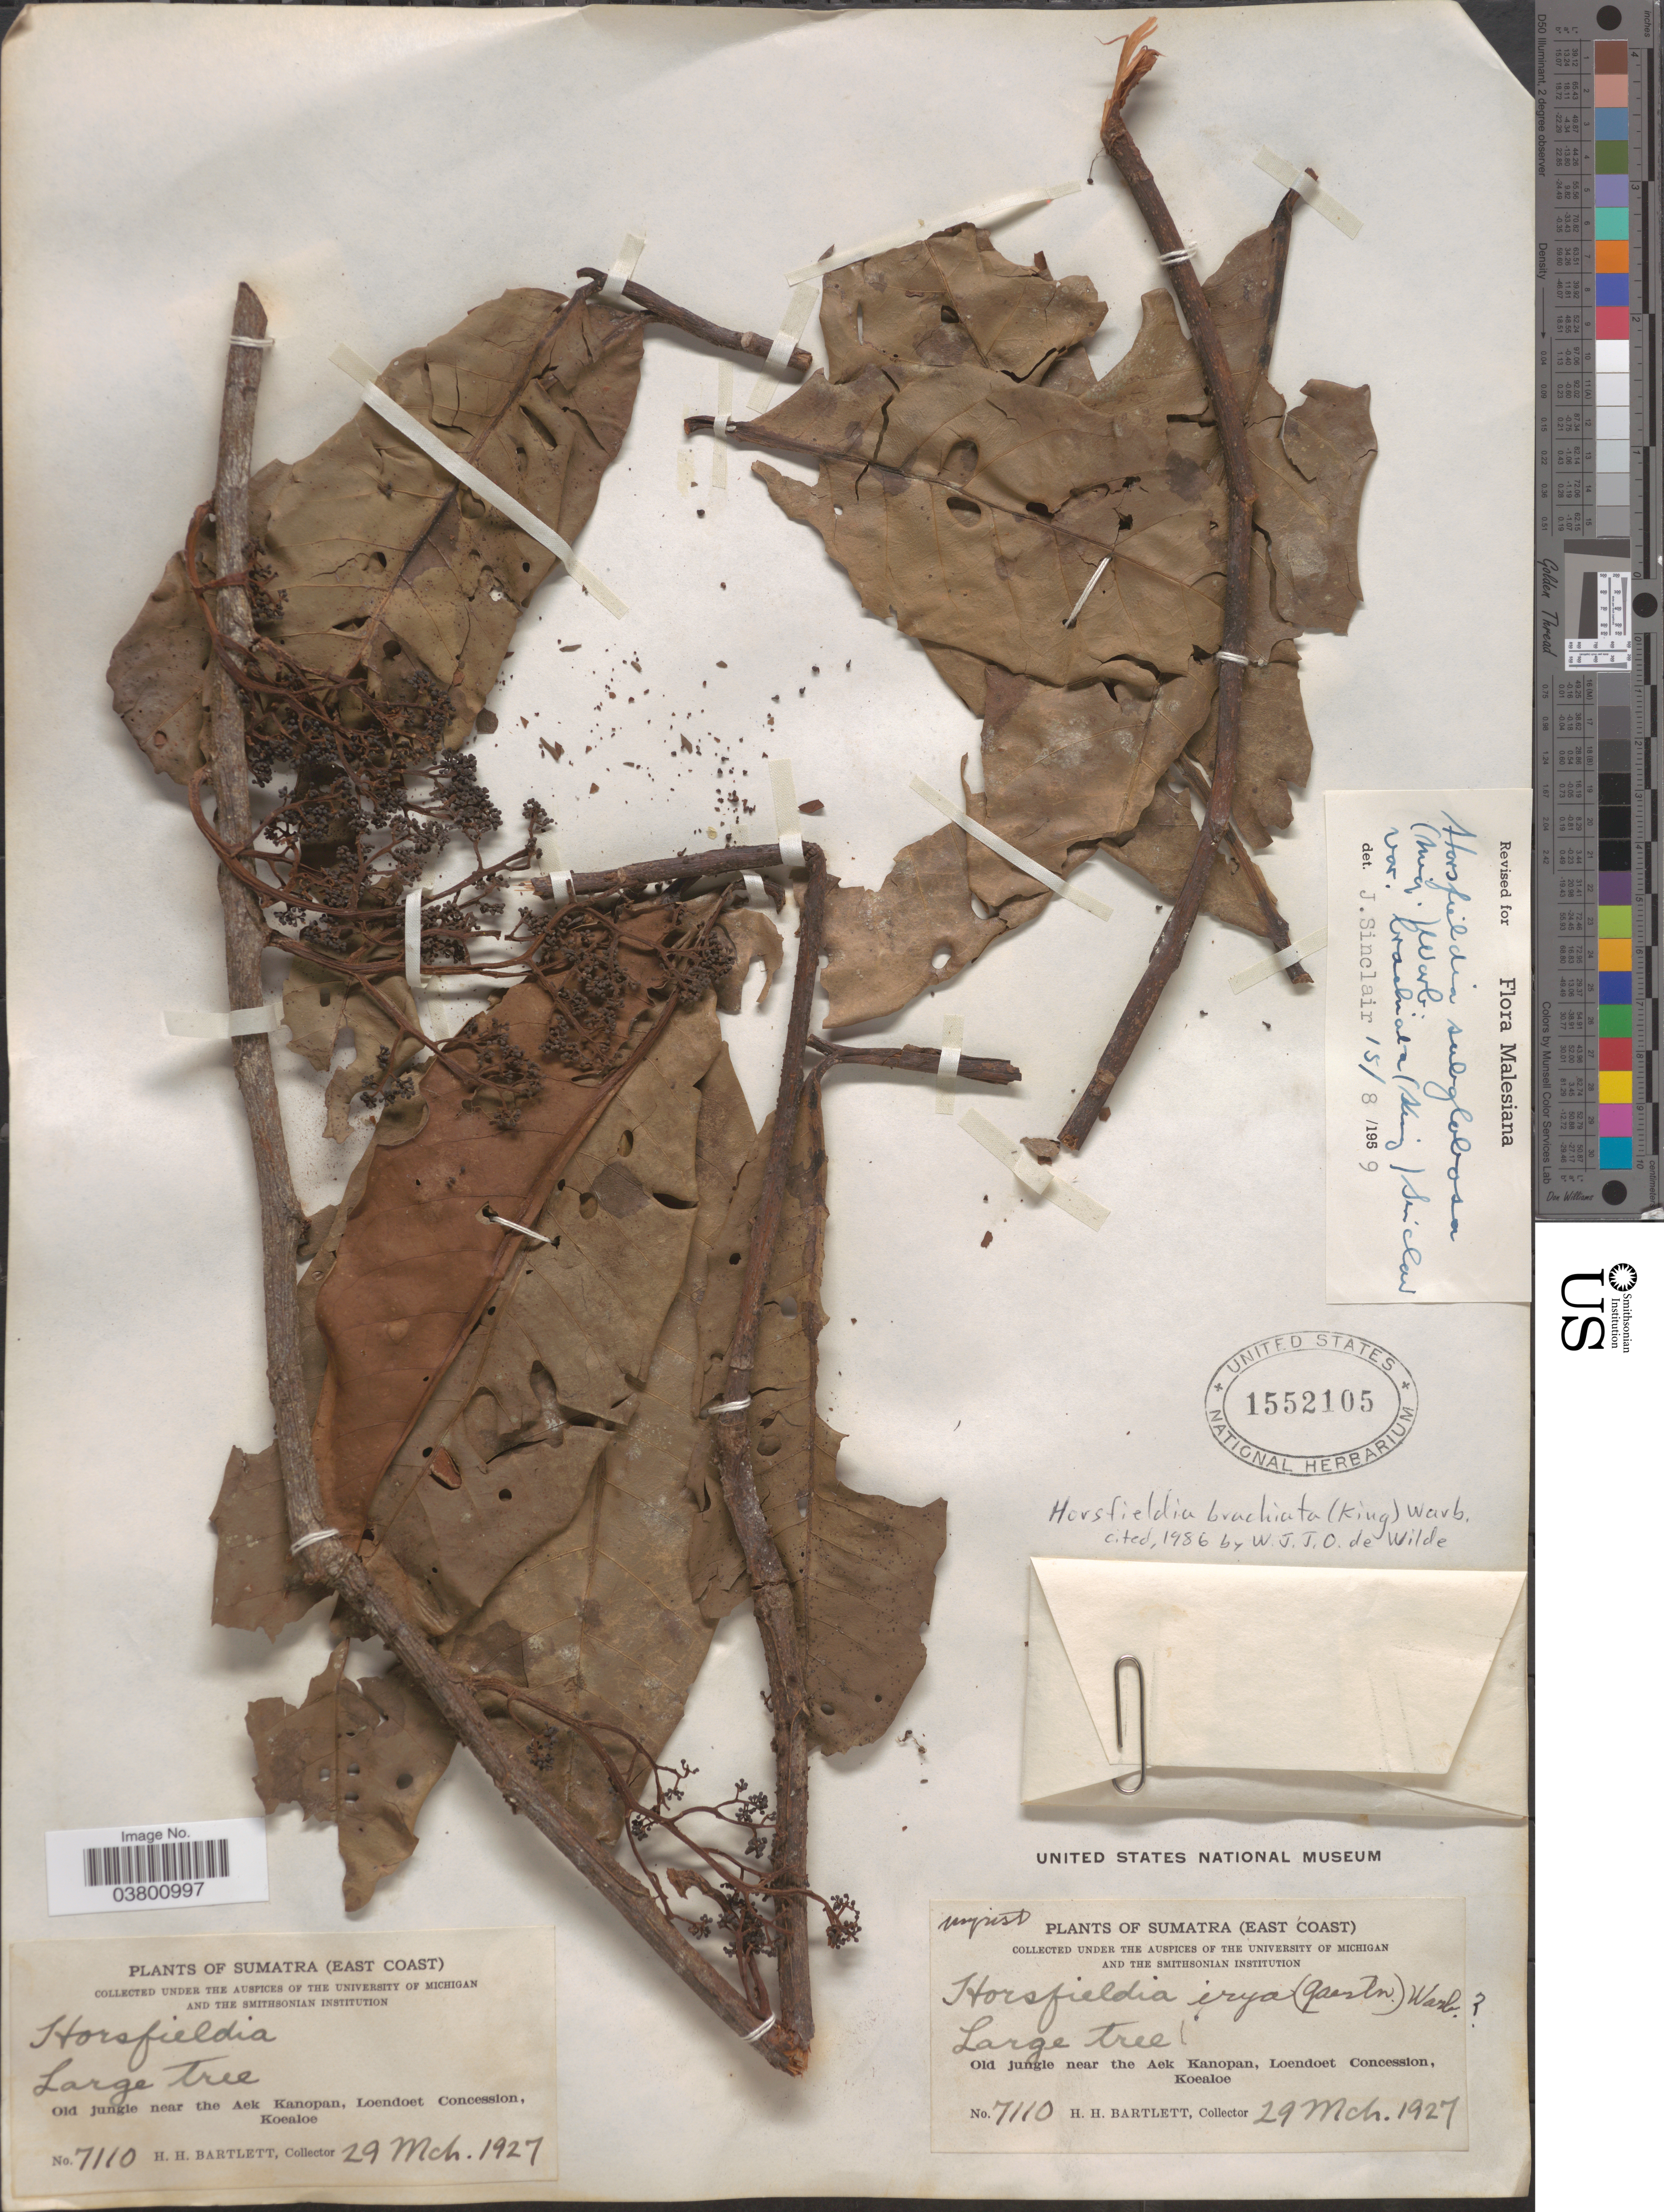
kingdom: Plantae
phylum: Tracheophyta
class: Magnoliopsida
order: Magnoliales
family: Myristicaceae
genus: Horsfieldia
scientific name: Horsfieldia brachiata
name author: Warb.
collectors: H. H. Bartlett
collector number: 7110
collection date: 1927-03-29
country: Indonesia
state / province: Sumatra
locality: East Coast. Old jungle near the Aek Kanopan, Loendoet Concession, Koealoe.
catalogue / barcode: US 1552105